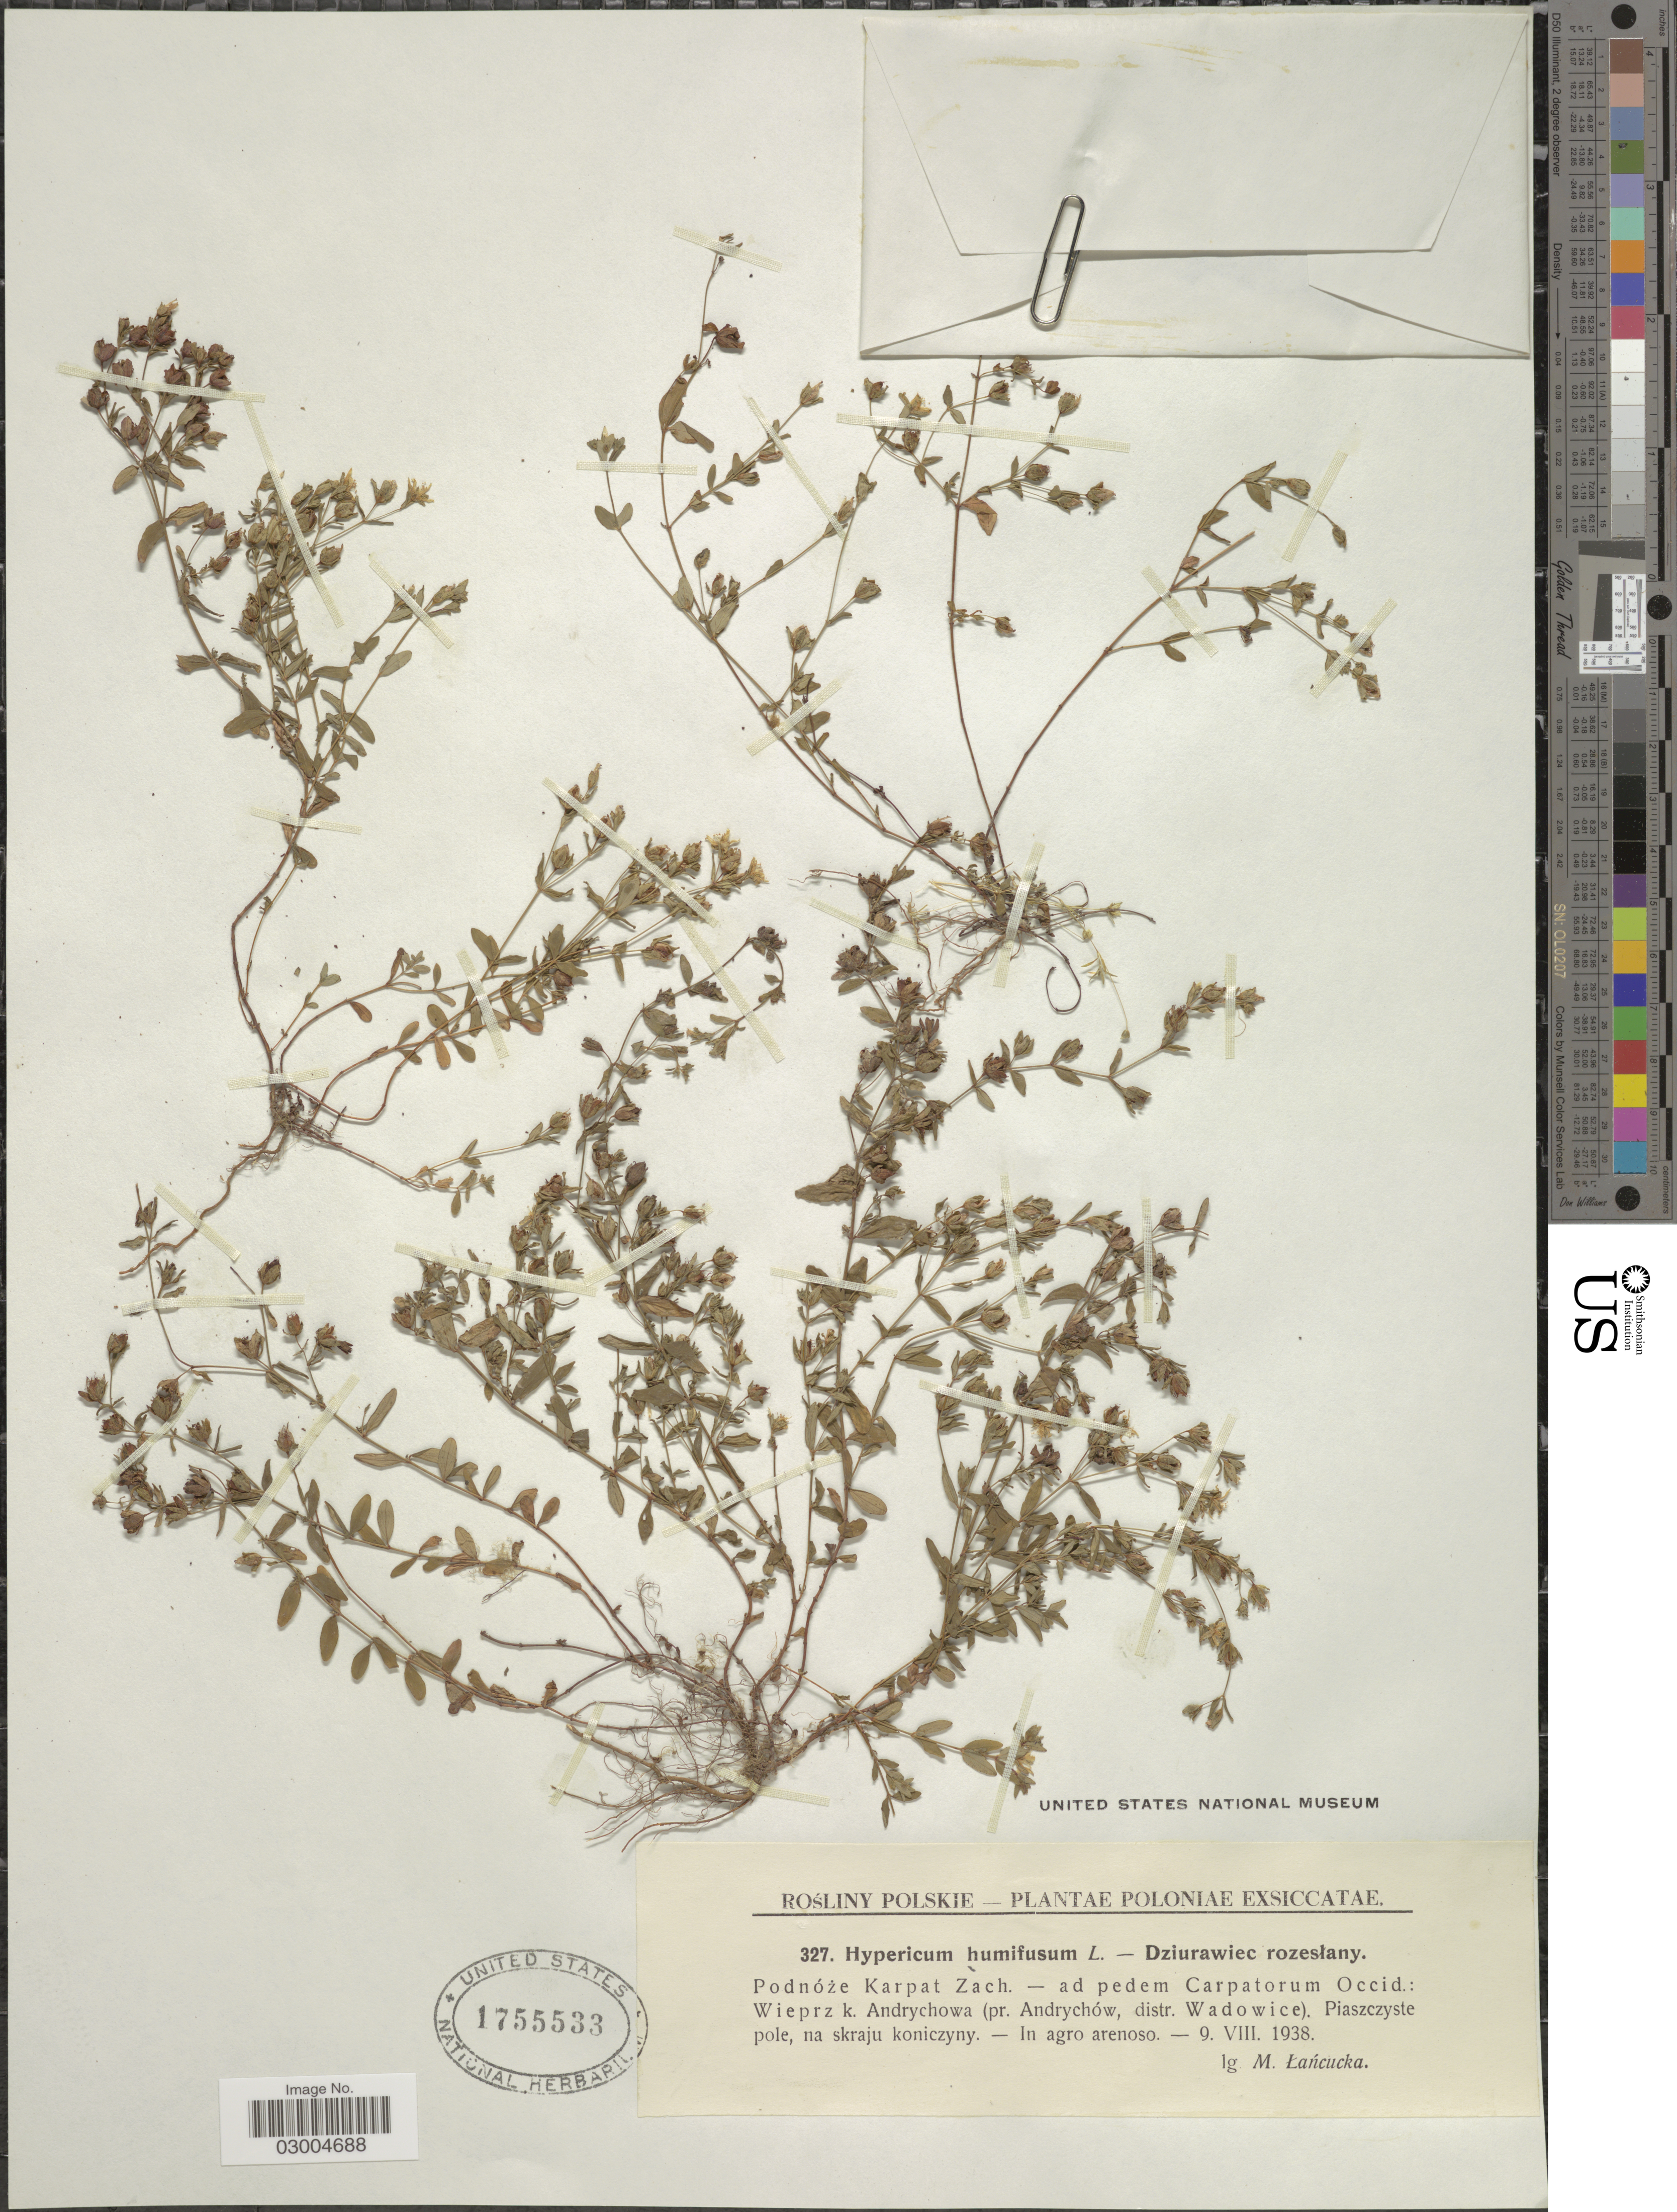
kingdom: Plantae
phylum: Tracheophyta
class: Magnoliopsida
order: Malpighiales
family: Hypericaceae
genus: Hypericum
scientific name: Hypericum humifusum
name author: L.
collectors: M. Lancucka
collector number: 327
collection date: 1938-08-09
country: Poland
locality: Podnóze Karpat Zach. - ad pedem Carpatorum Occid.: Wieprz k. Andrychowa (pr. Andrychów, distr. Wadowice).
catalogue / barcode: US 1755533